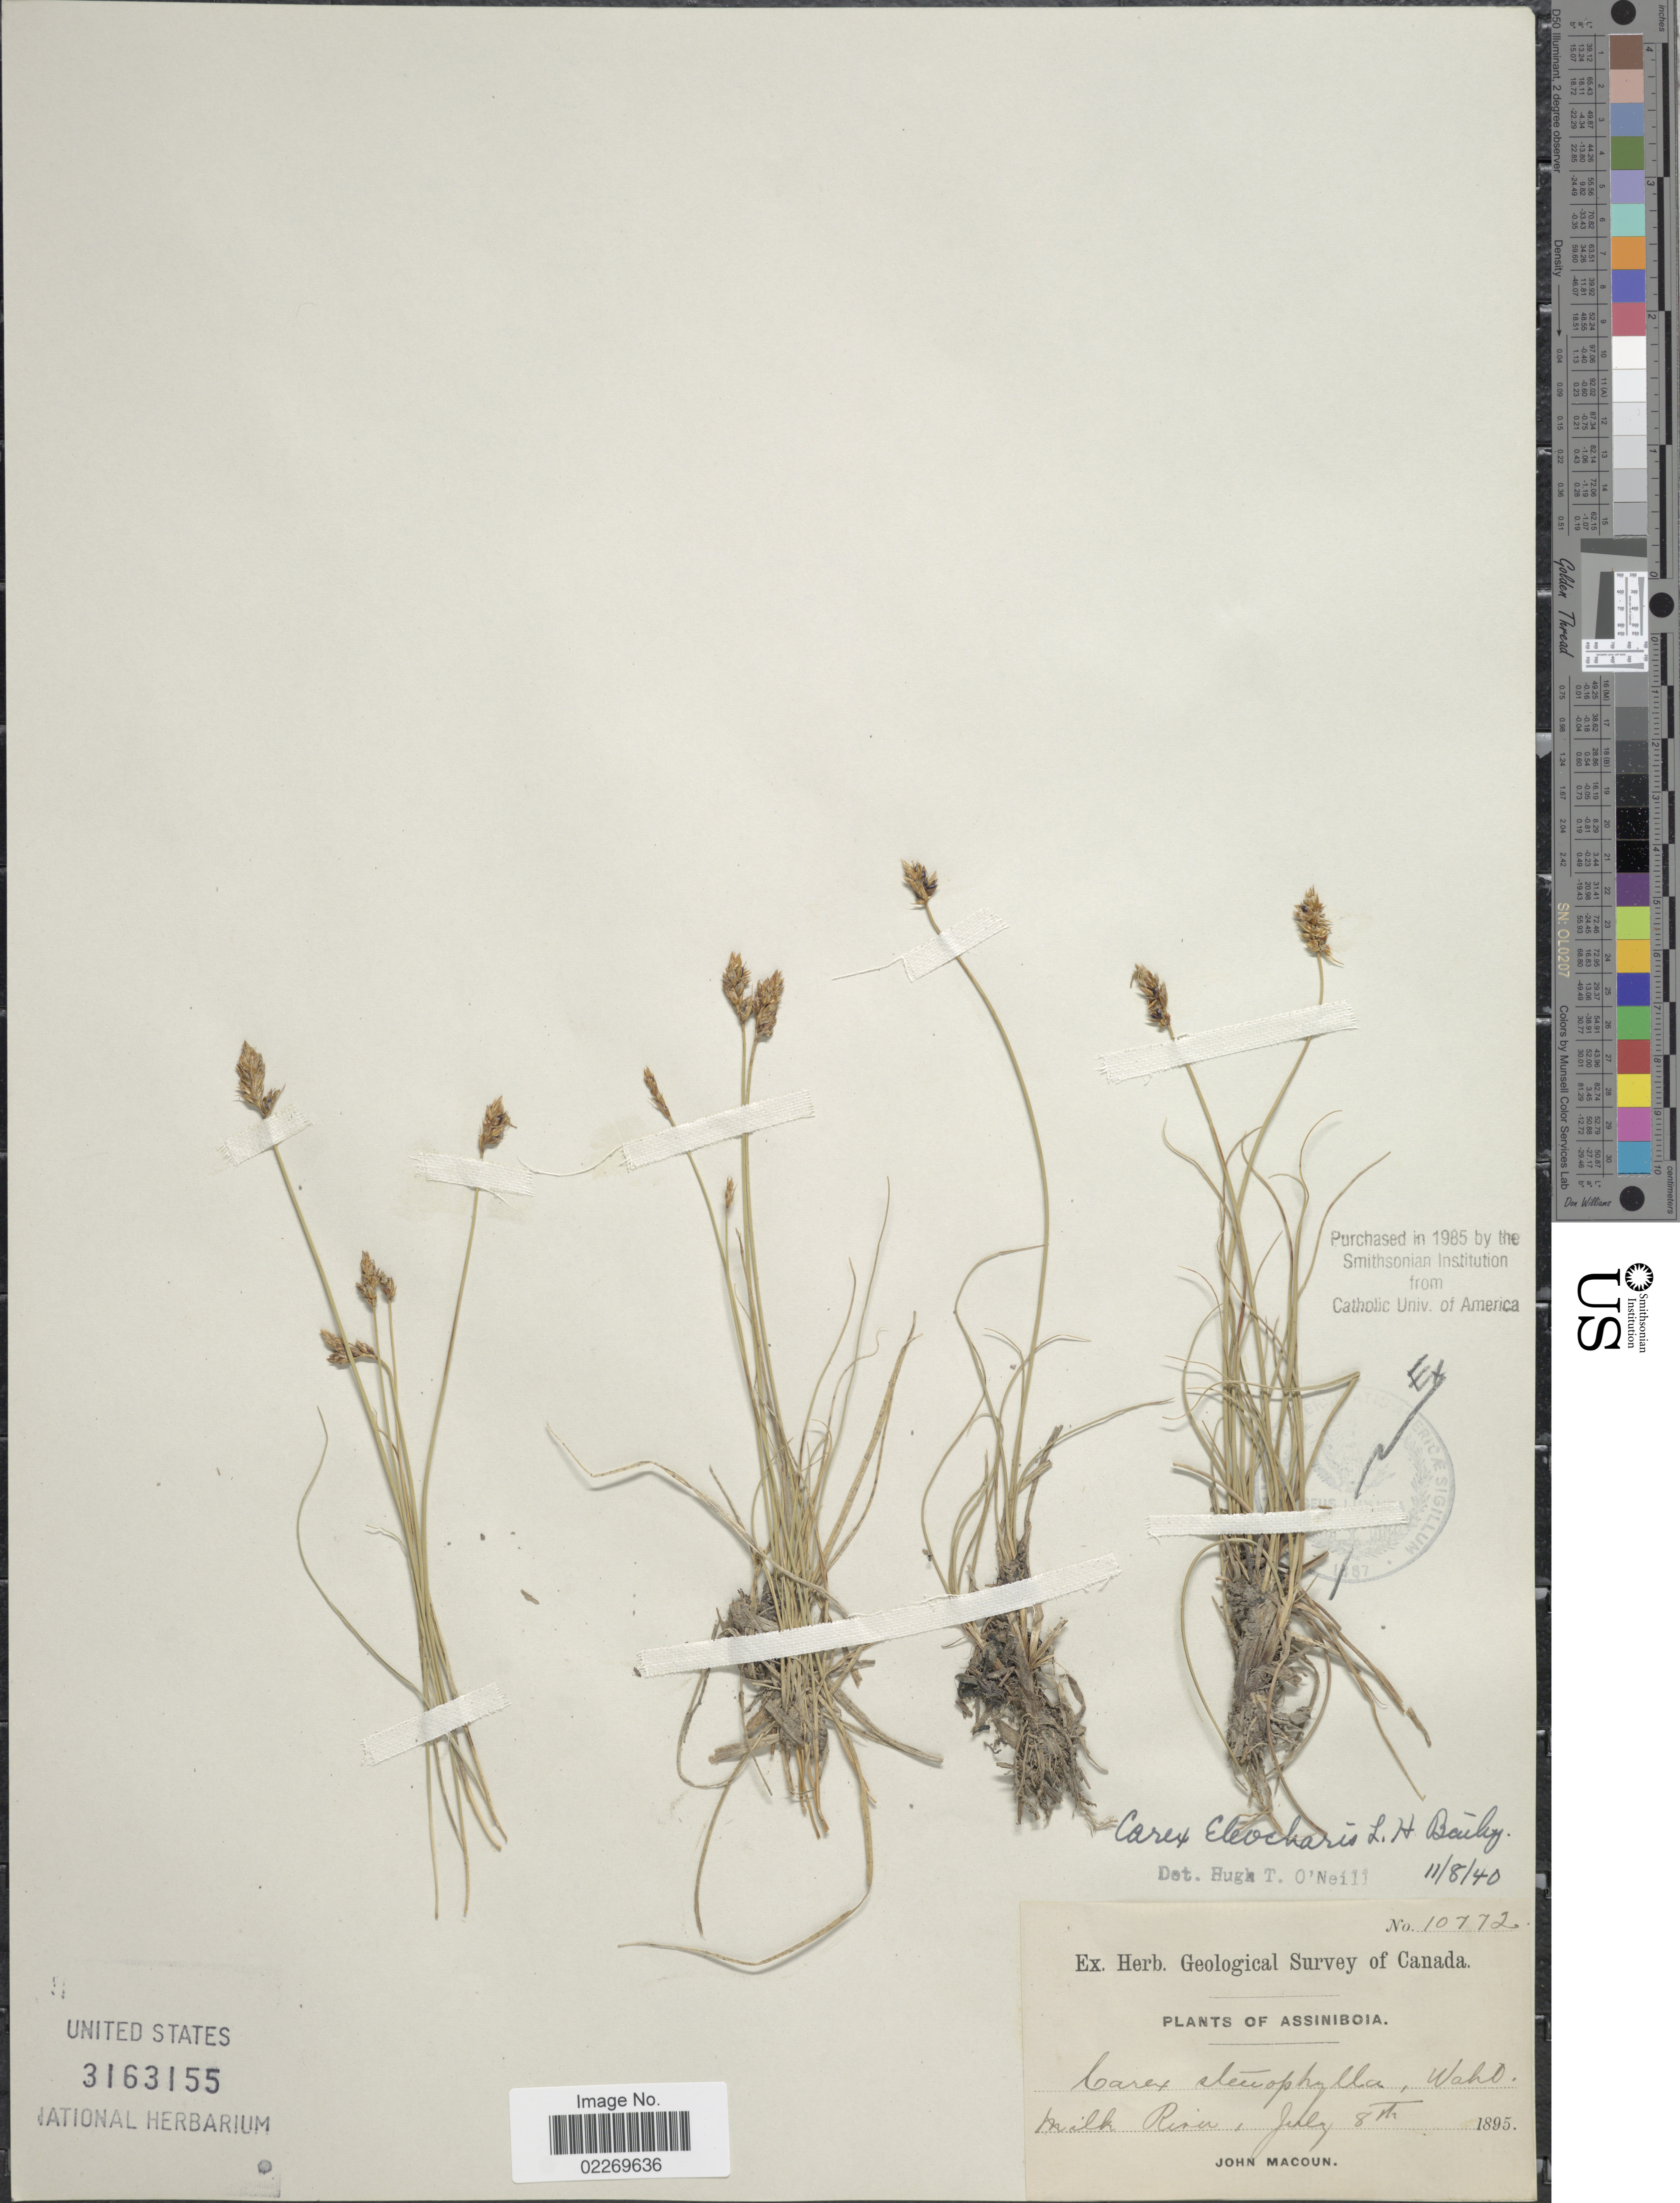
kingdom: Plantae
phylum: Tracheophyta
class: Liliopsida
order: Poales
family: Cyperaceae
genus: Carex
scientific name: Carex eleocharis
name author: L.H. Bailey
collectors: J. Macoun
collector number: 10772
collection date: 1895-07-08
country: Canada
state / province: Saskatchewan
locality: Assiniboia, Milk River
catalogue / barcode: US 3163155